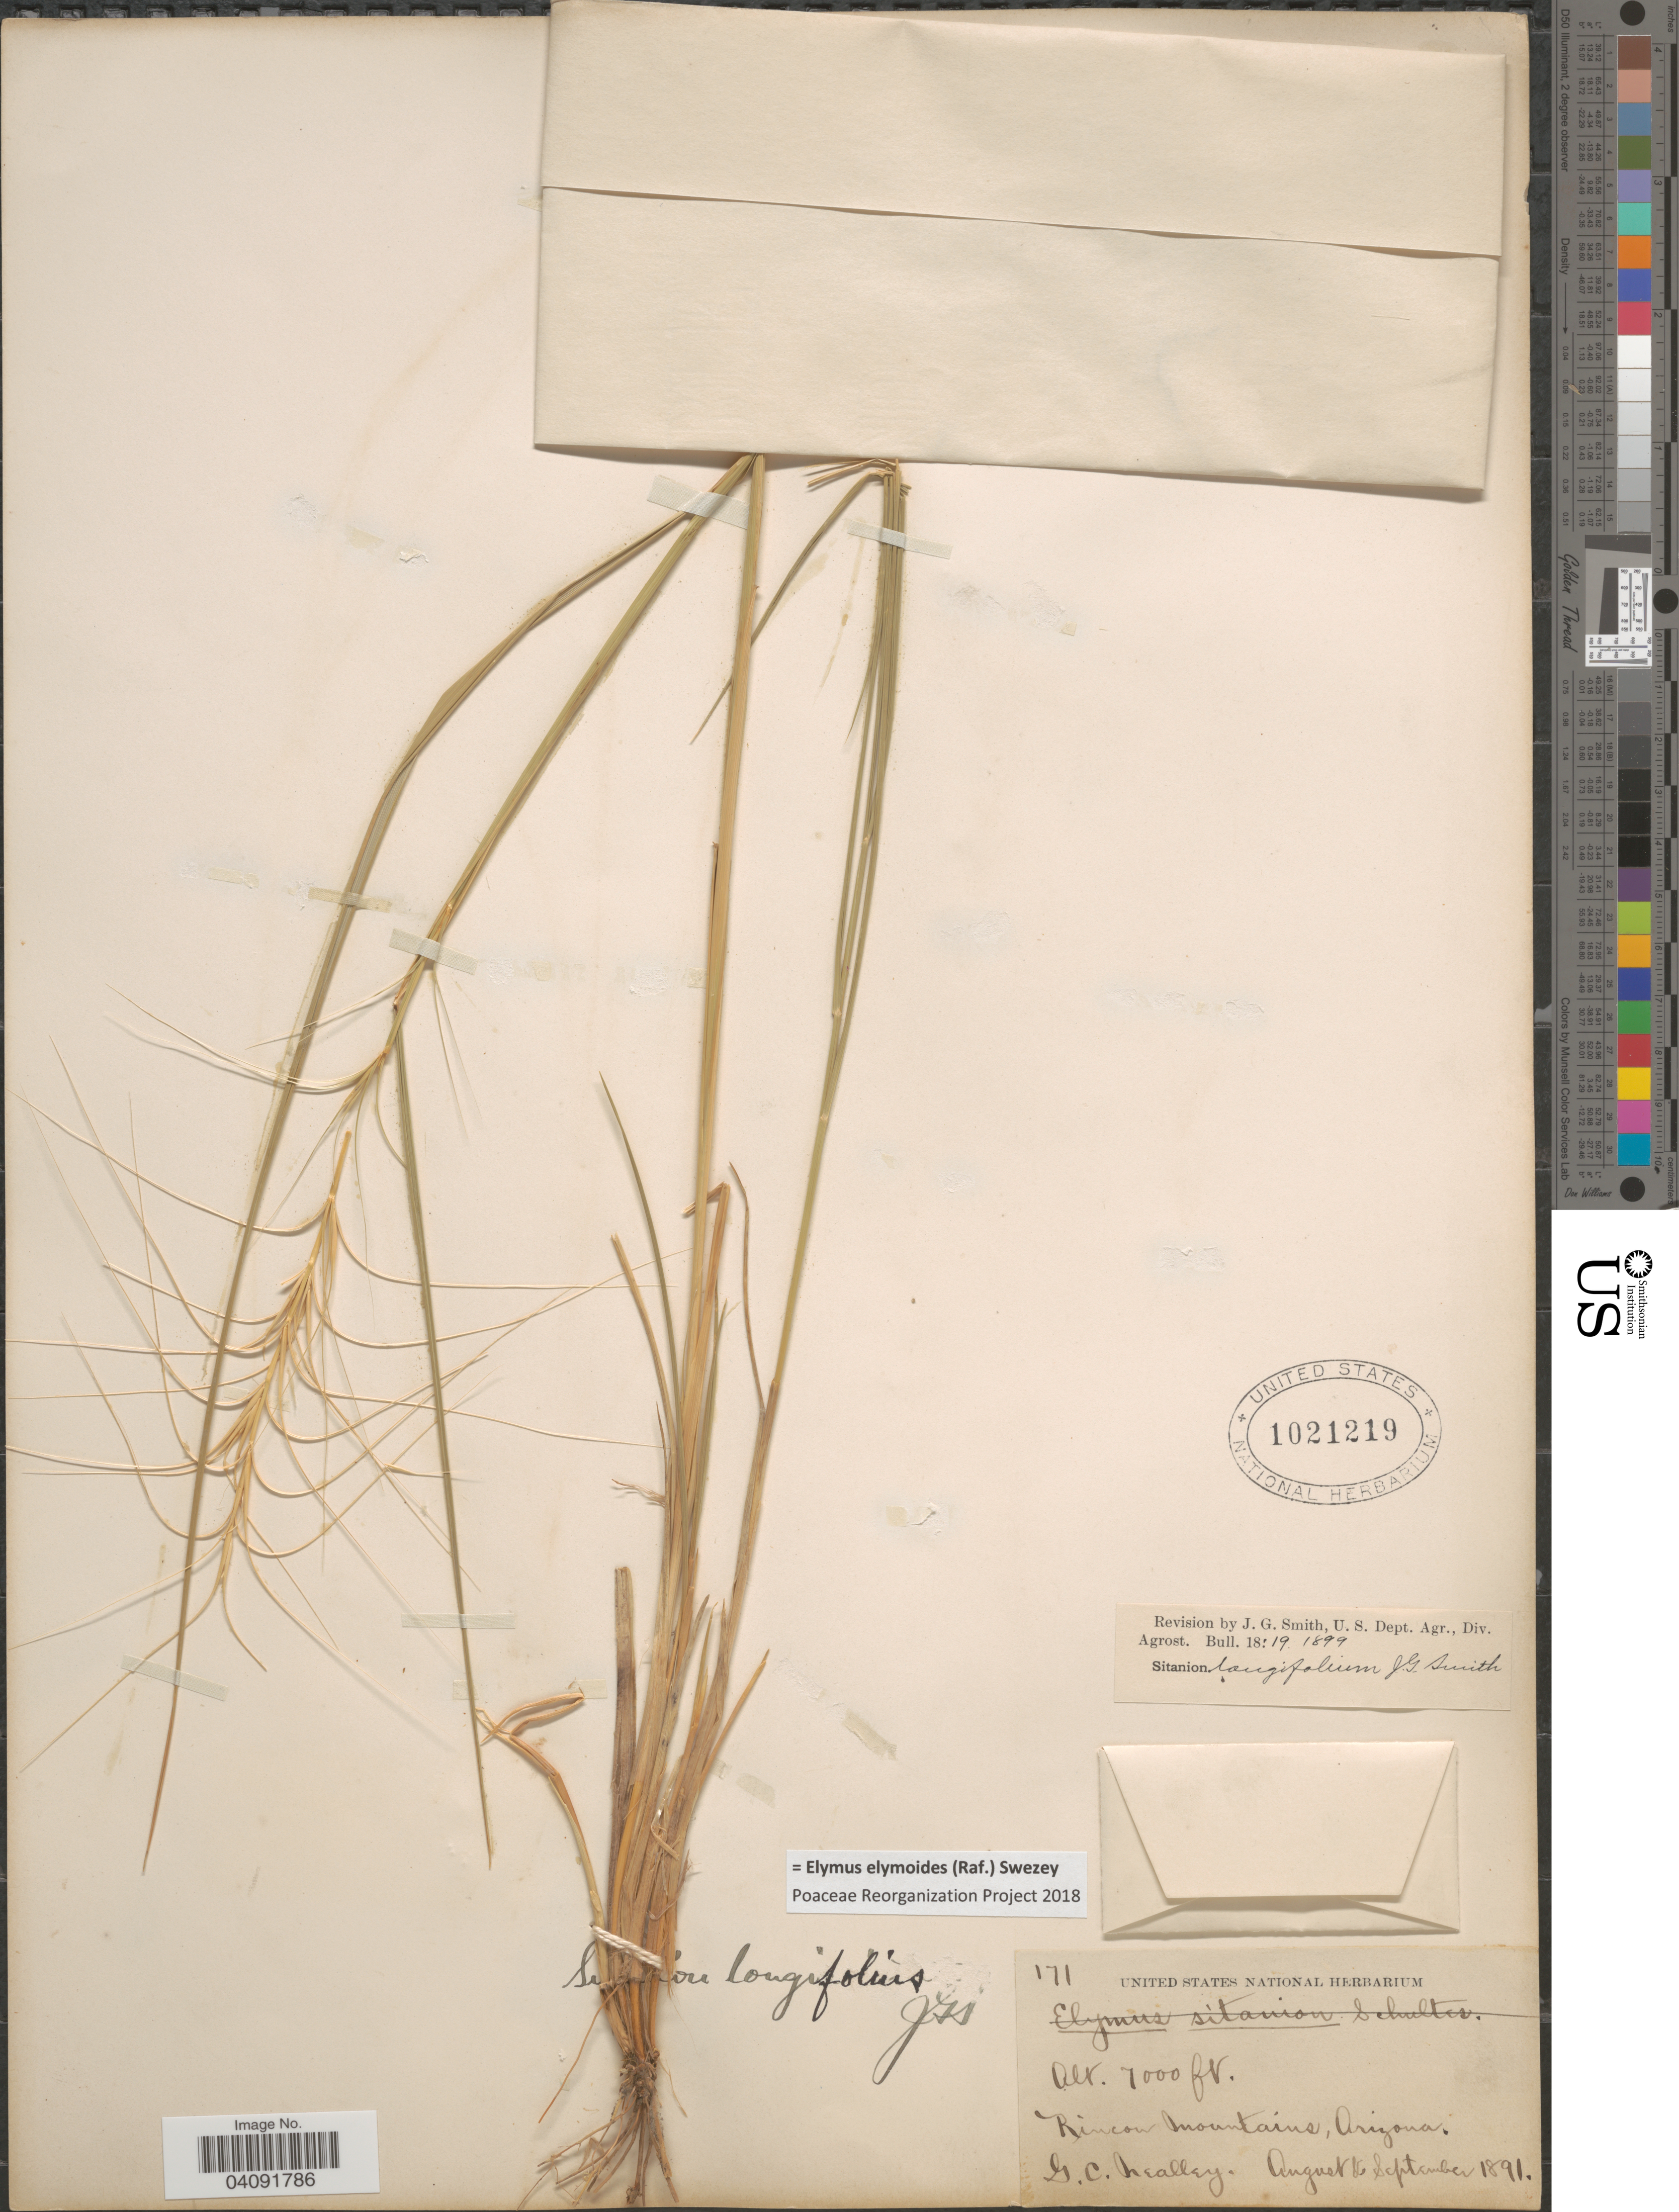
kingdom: Plantae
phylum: Tracheophyta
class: Liliopsida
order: Poales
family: Poaceae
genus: Elymus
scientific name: Elymus elymoides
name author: (Raf.) Swezey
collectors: G. C. Nealley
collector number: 171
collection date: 1891-08/1891-09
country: United States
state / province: Arizona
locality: Rincon Mountains.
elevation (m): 2134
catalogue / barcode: US 1021219